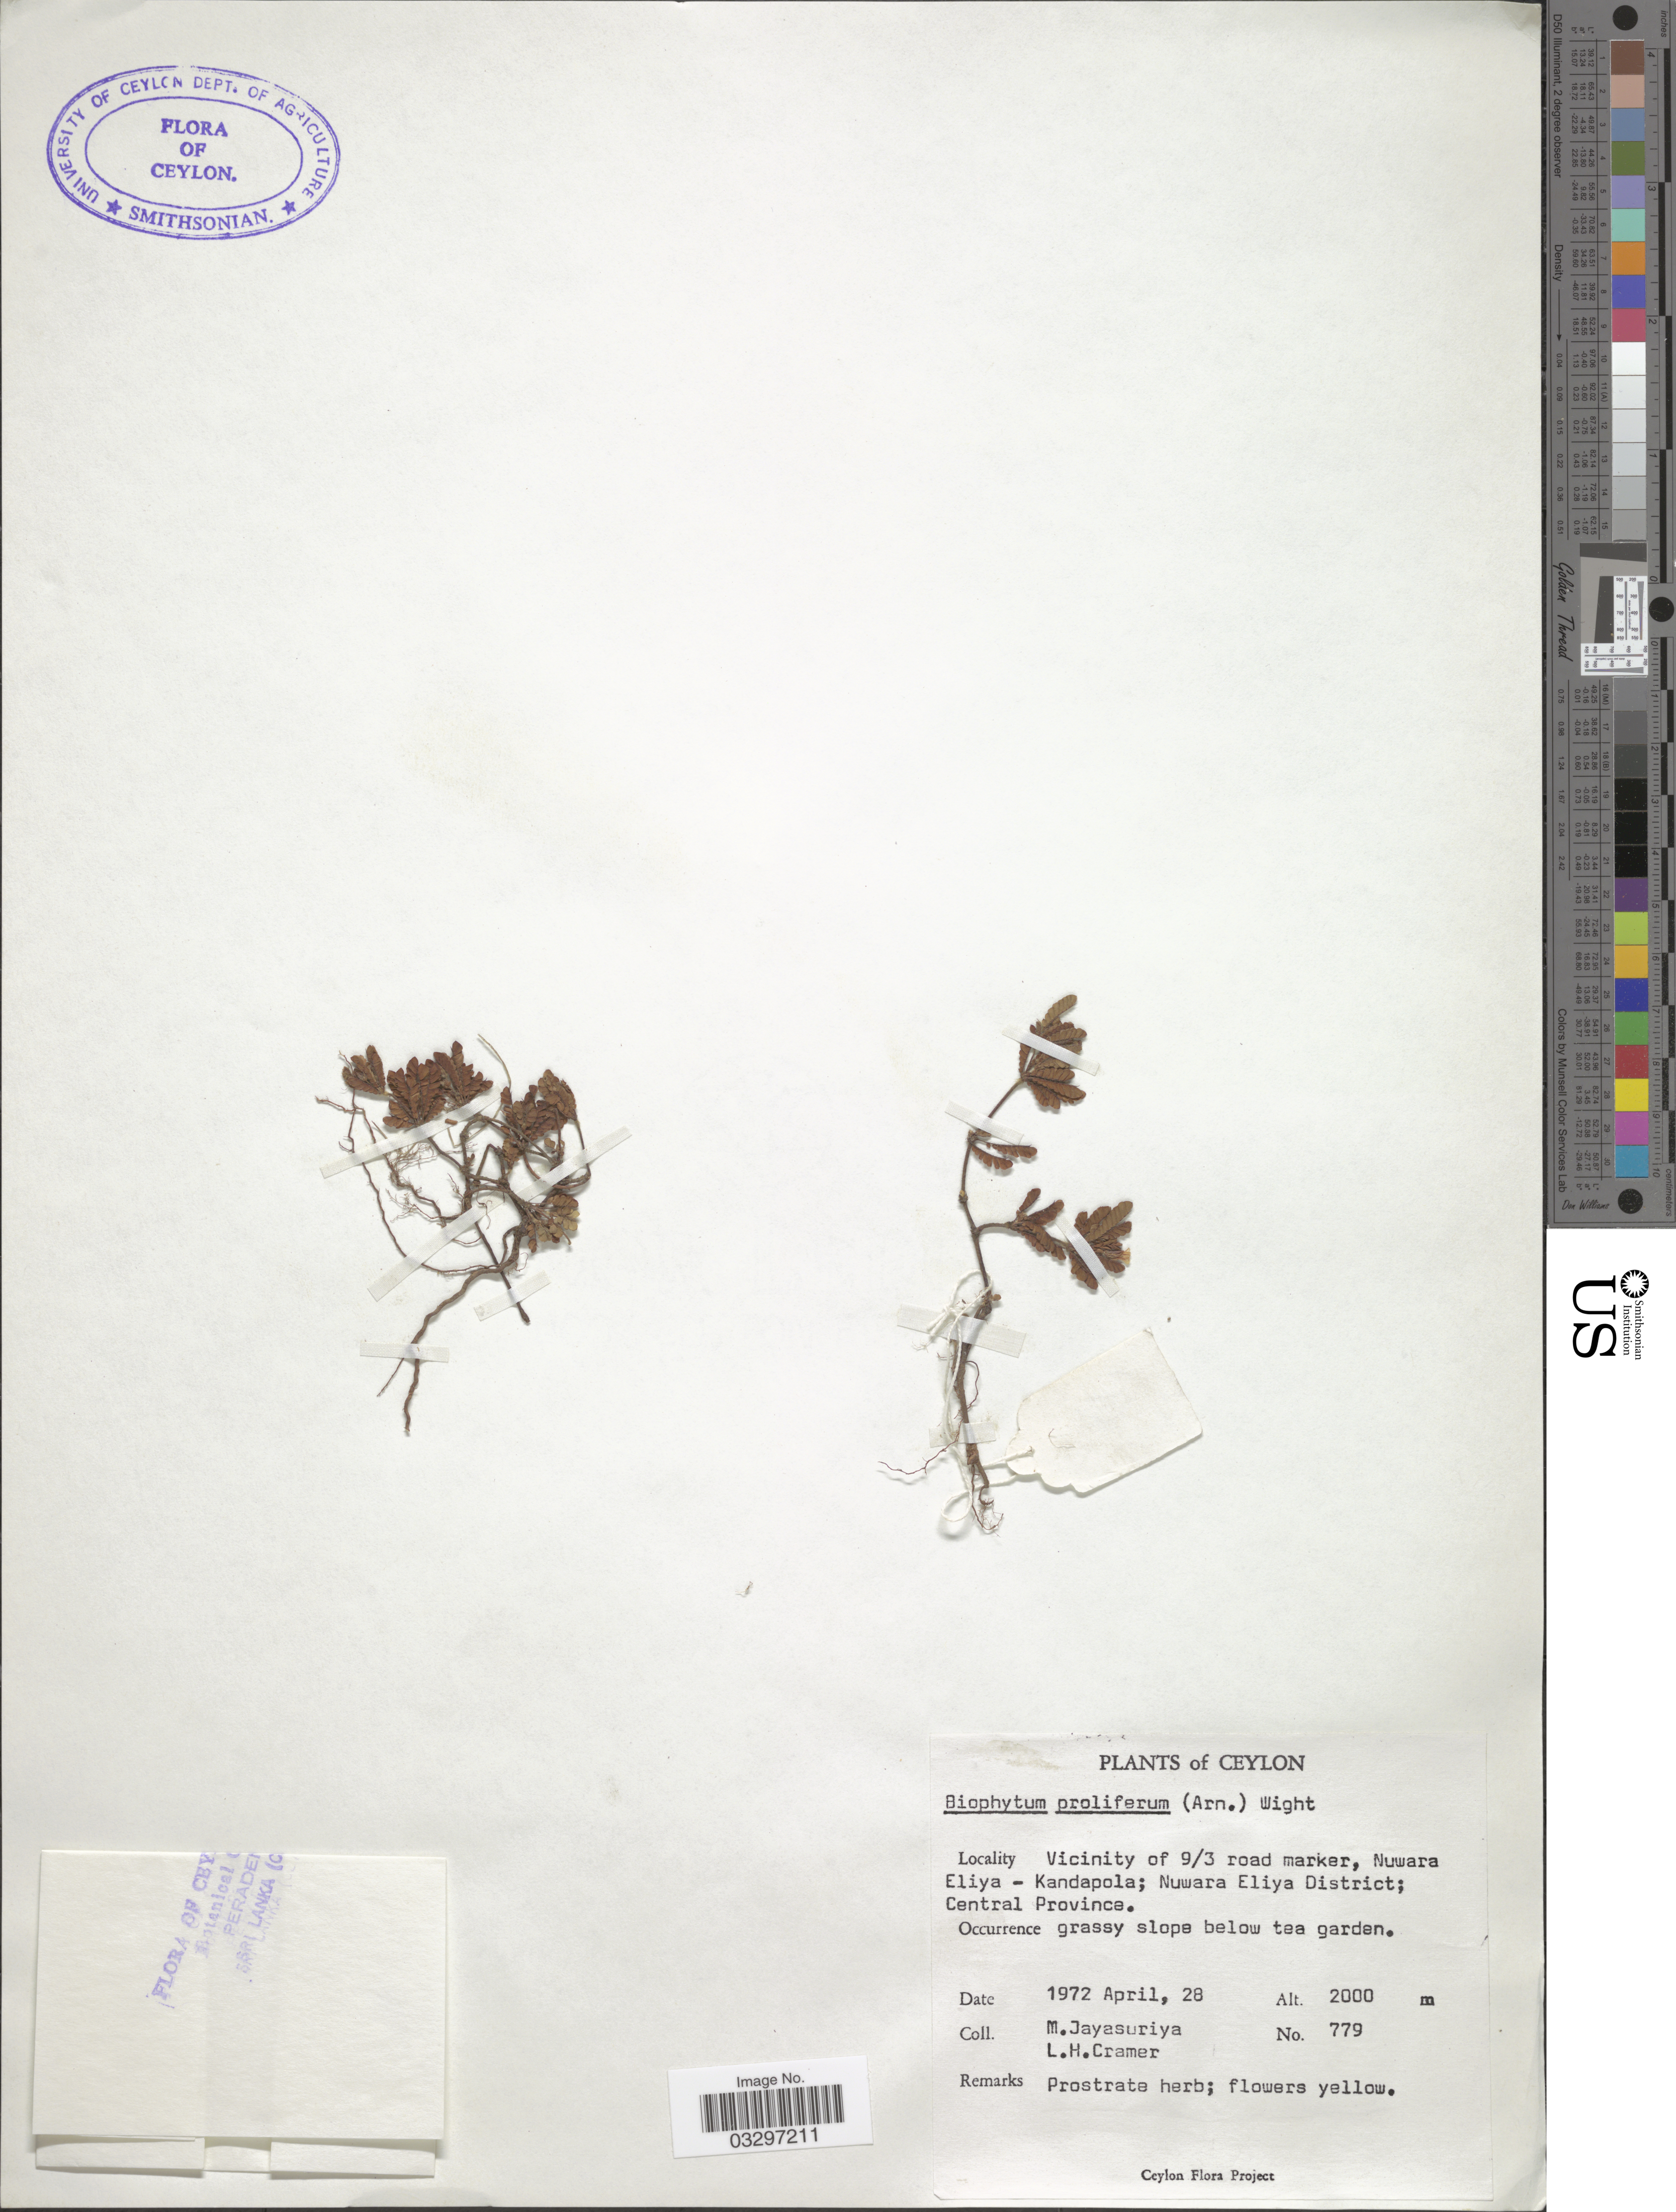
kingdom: Plantae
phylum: Tracheophyta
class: Magnoliopsida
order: Oxalidales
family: Oxalidaceae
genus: Biophytum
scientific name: Biophytum proliferum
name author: (Arn.) Wight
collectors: M. Jayasuriya & L. H. Cramer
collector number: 779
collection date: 1972-04-28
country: Sri Lanka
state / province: Central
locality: Ceylon. Vicinity of 9/3 road marker, Nuwara Eliya- Kandapola; Nuwara Eliya District.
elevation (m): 2000